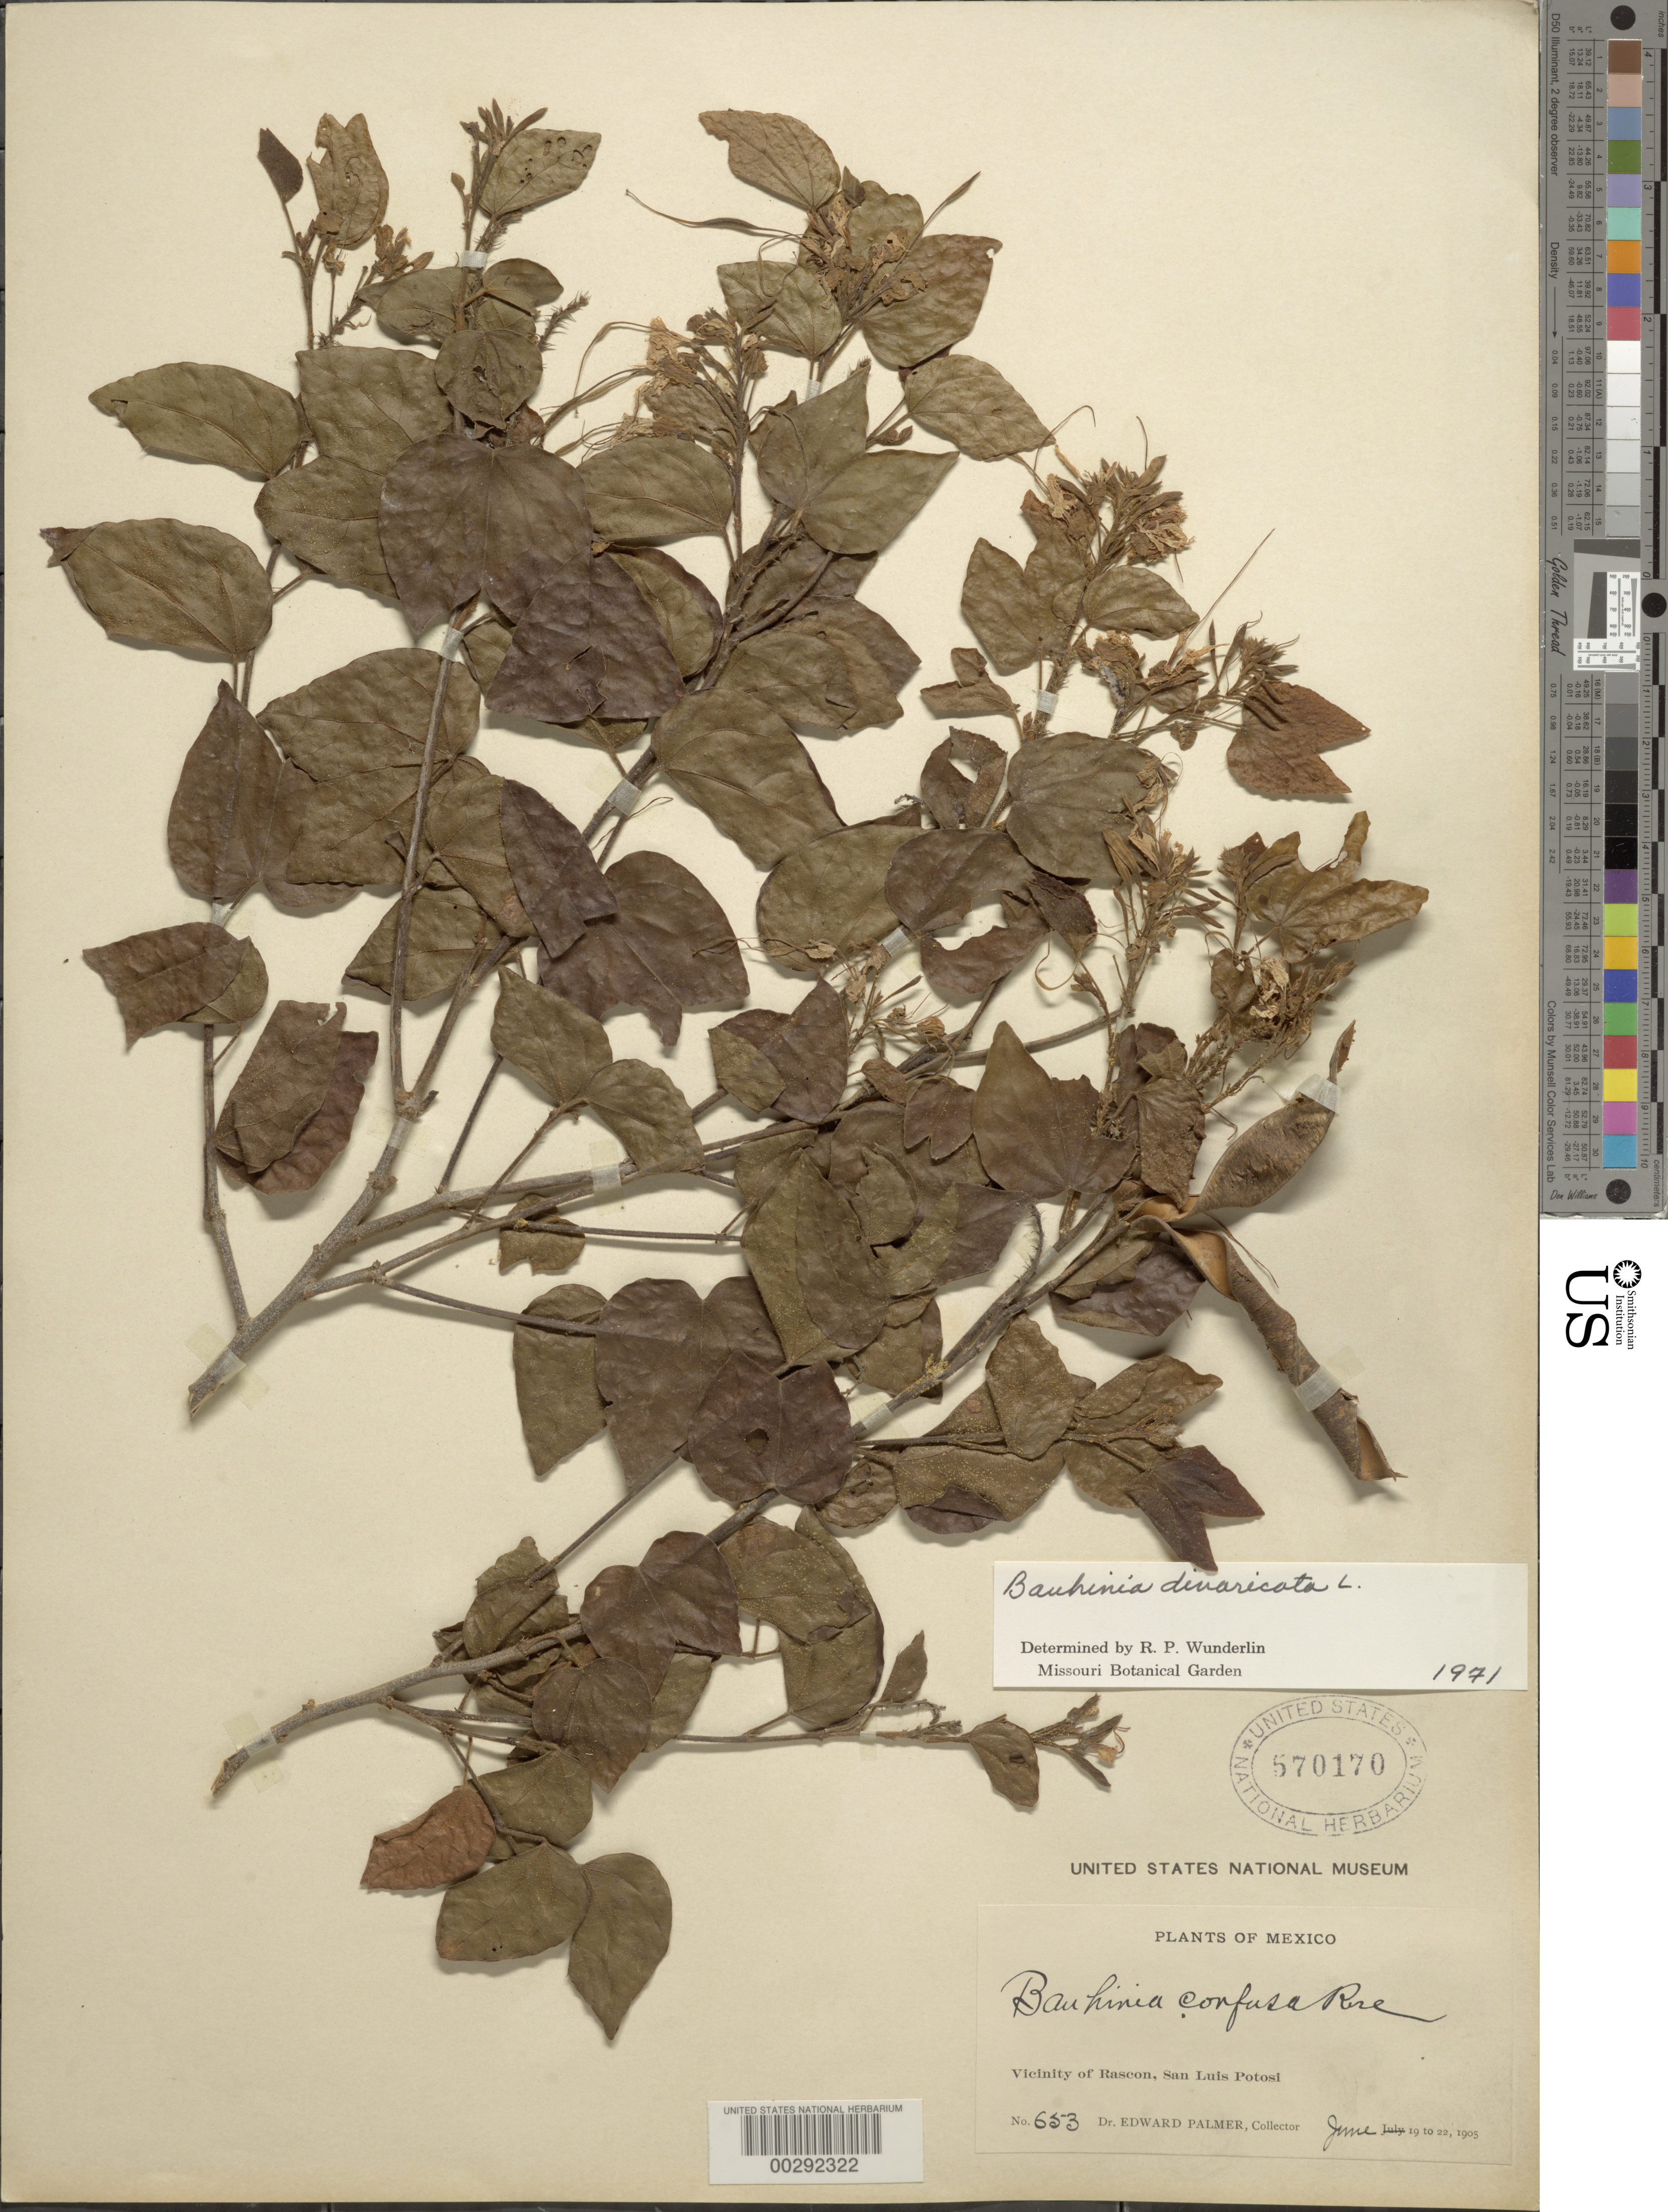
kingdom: Plantae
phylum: Tracheophyta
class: Magnoliopsida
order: Fabales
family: Fabaceae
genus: Bauhinia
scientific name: Bauhinia divaricata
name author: L.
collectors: E. Palmer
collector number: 653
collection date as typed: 19 Jun 1905 to 22 Jun 1905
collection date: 1905-06-19/1905-06-22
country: Mexico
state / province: San Luis Potosí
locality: Vicinity of Rascon.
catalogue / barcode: US 570170